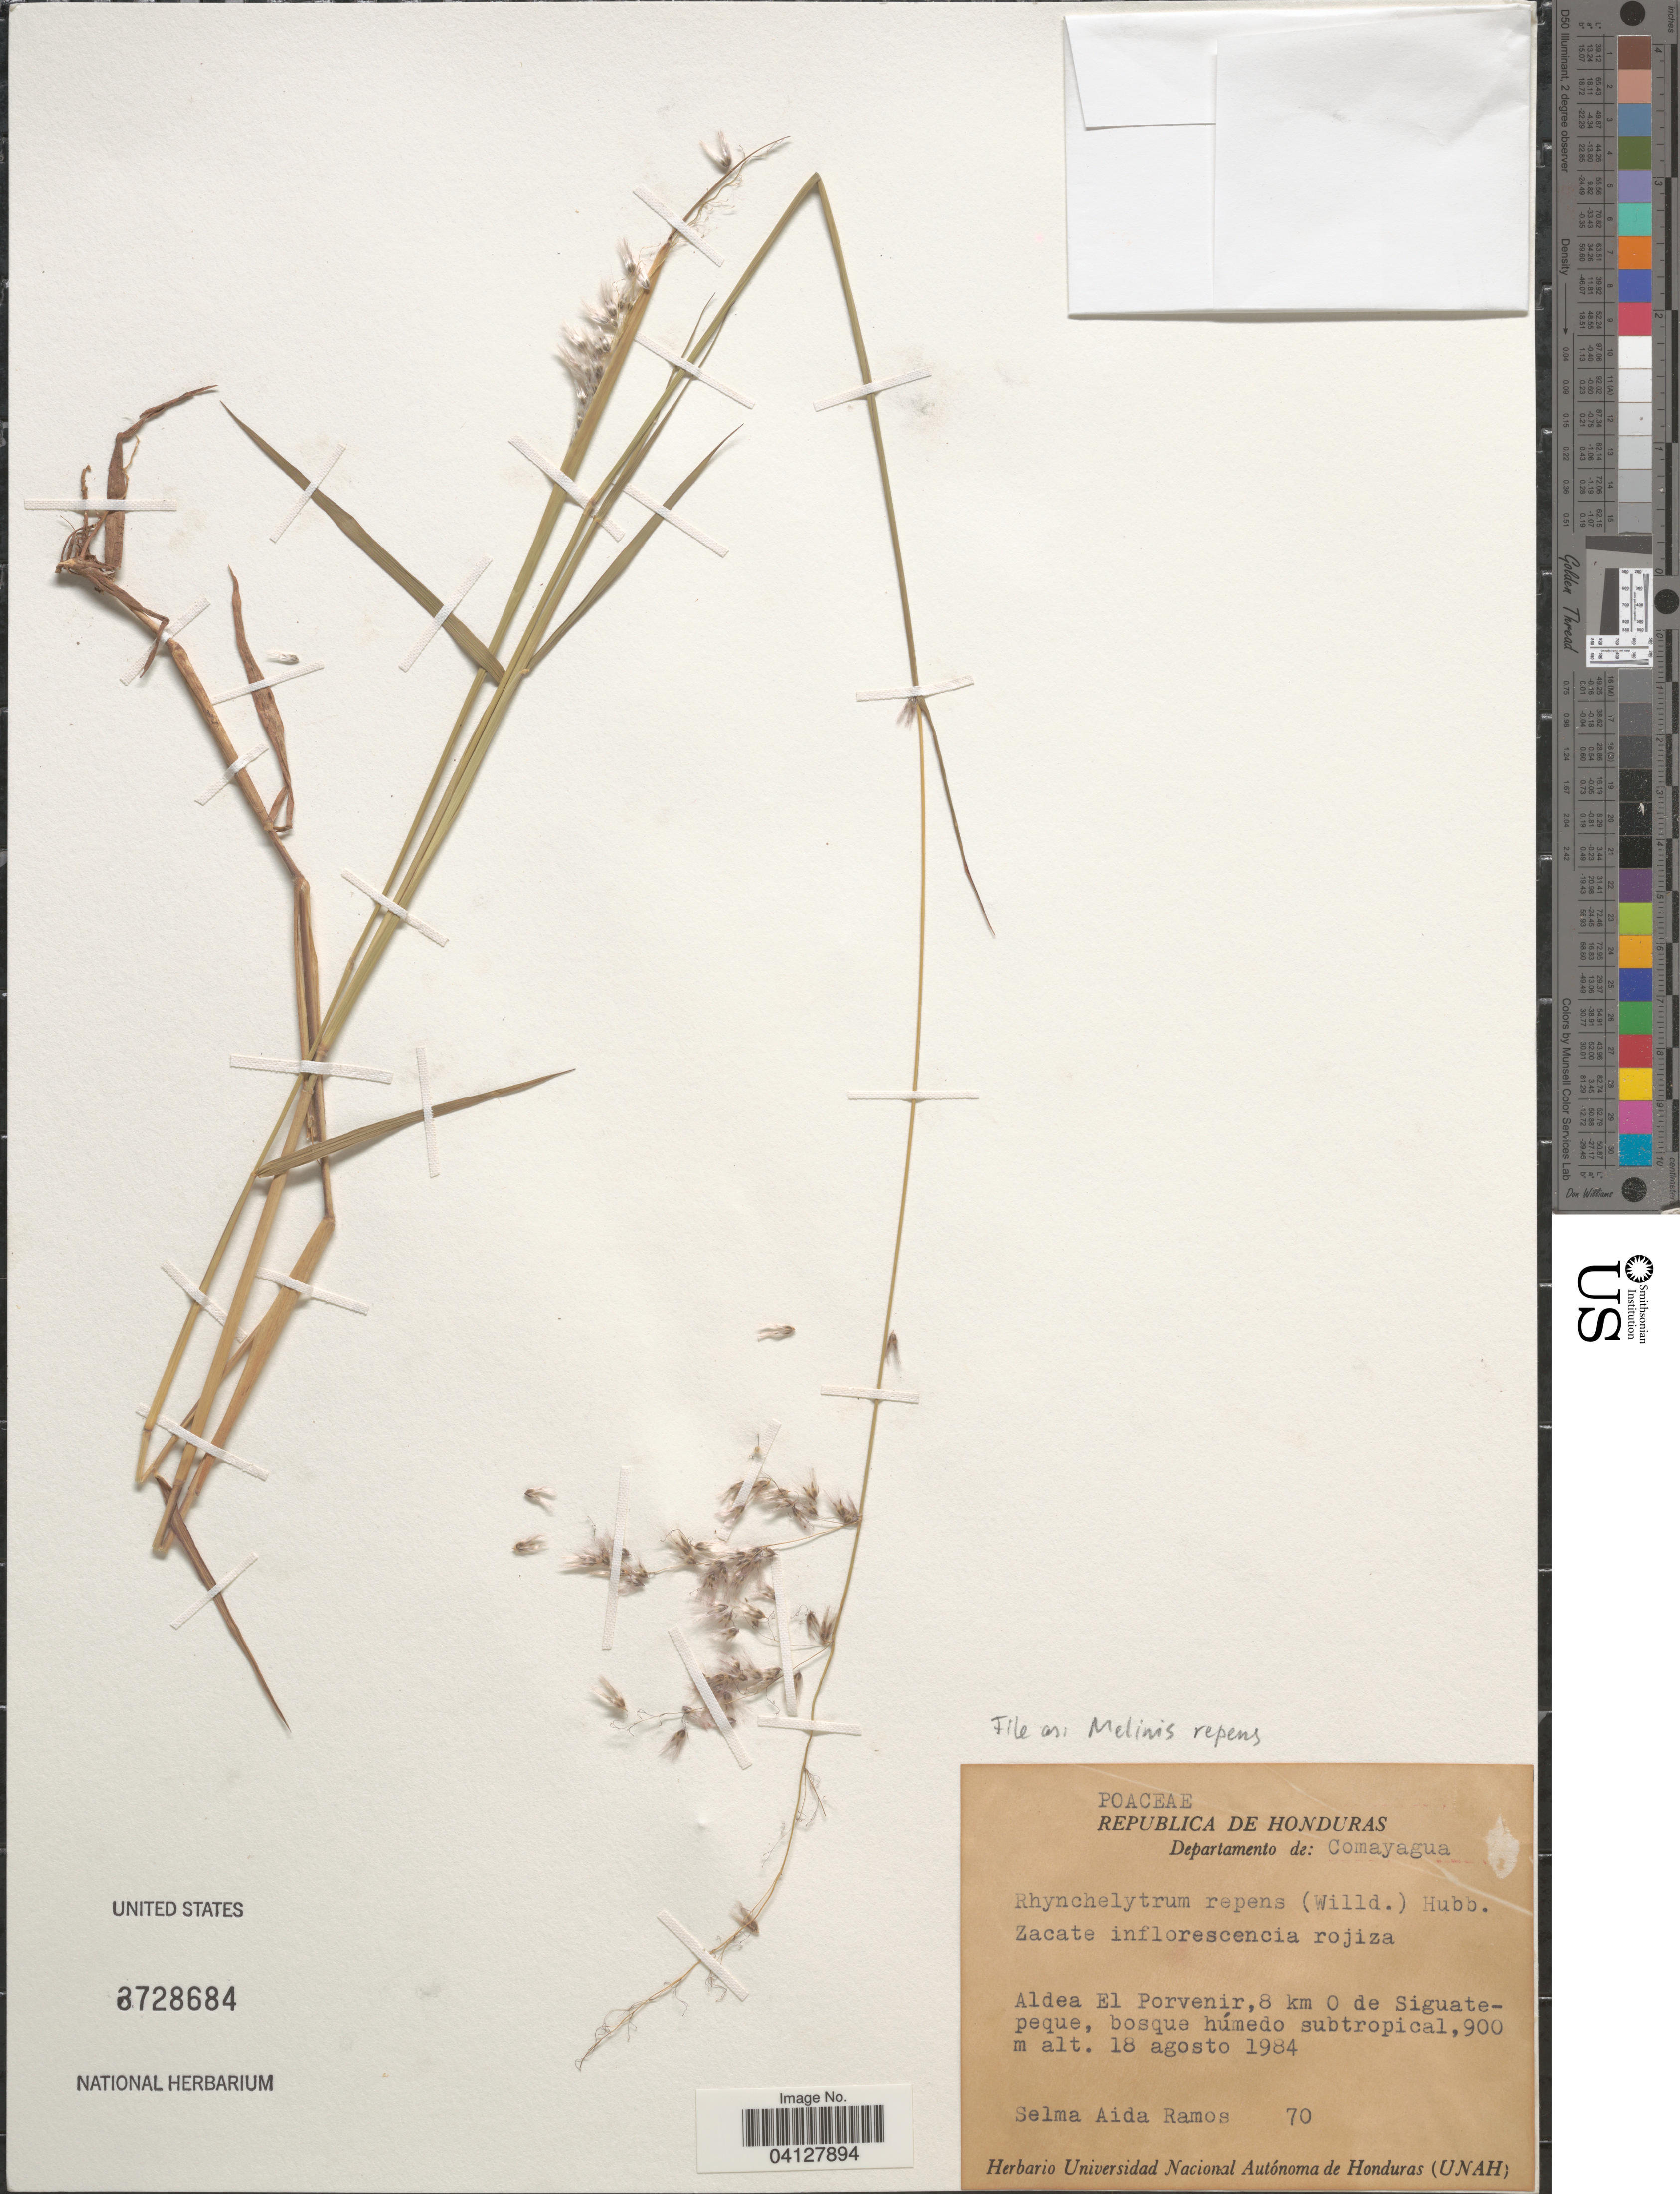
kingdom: Plantae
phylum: Tracheophyta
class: Liliopsida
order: Poales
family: Poaceae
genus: Rhynchelytrum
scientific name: Rhynchelytrum repens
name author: (Willd.) C.E. Hubb.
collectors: S. A. Ramos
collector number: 70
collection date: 1984-08-18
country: Honduras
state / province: Comayagua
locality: Departamento de: Comayagua. Aldea El Porvenir, 8 km O de Siguatepeque, bosque húmedo subtropical.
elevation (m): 900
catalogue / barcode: US 3728684